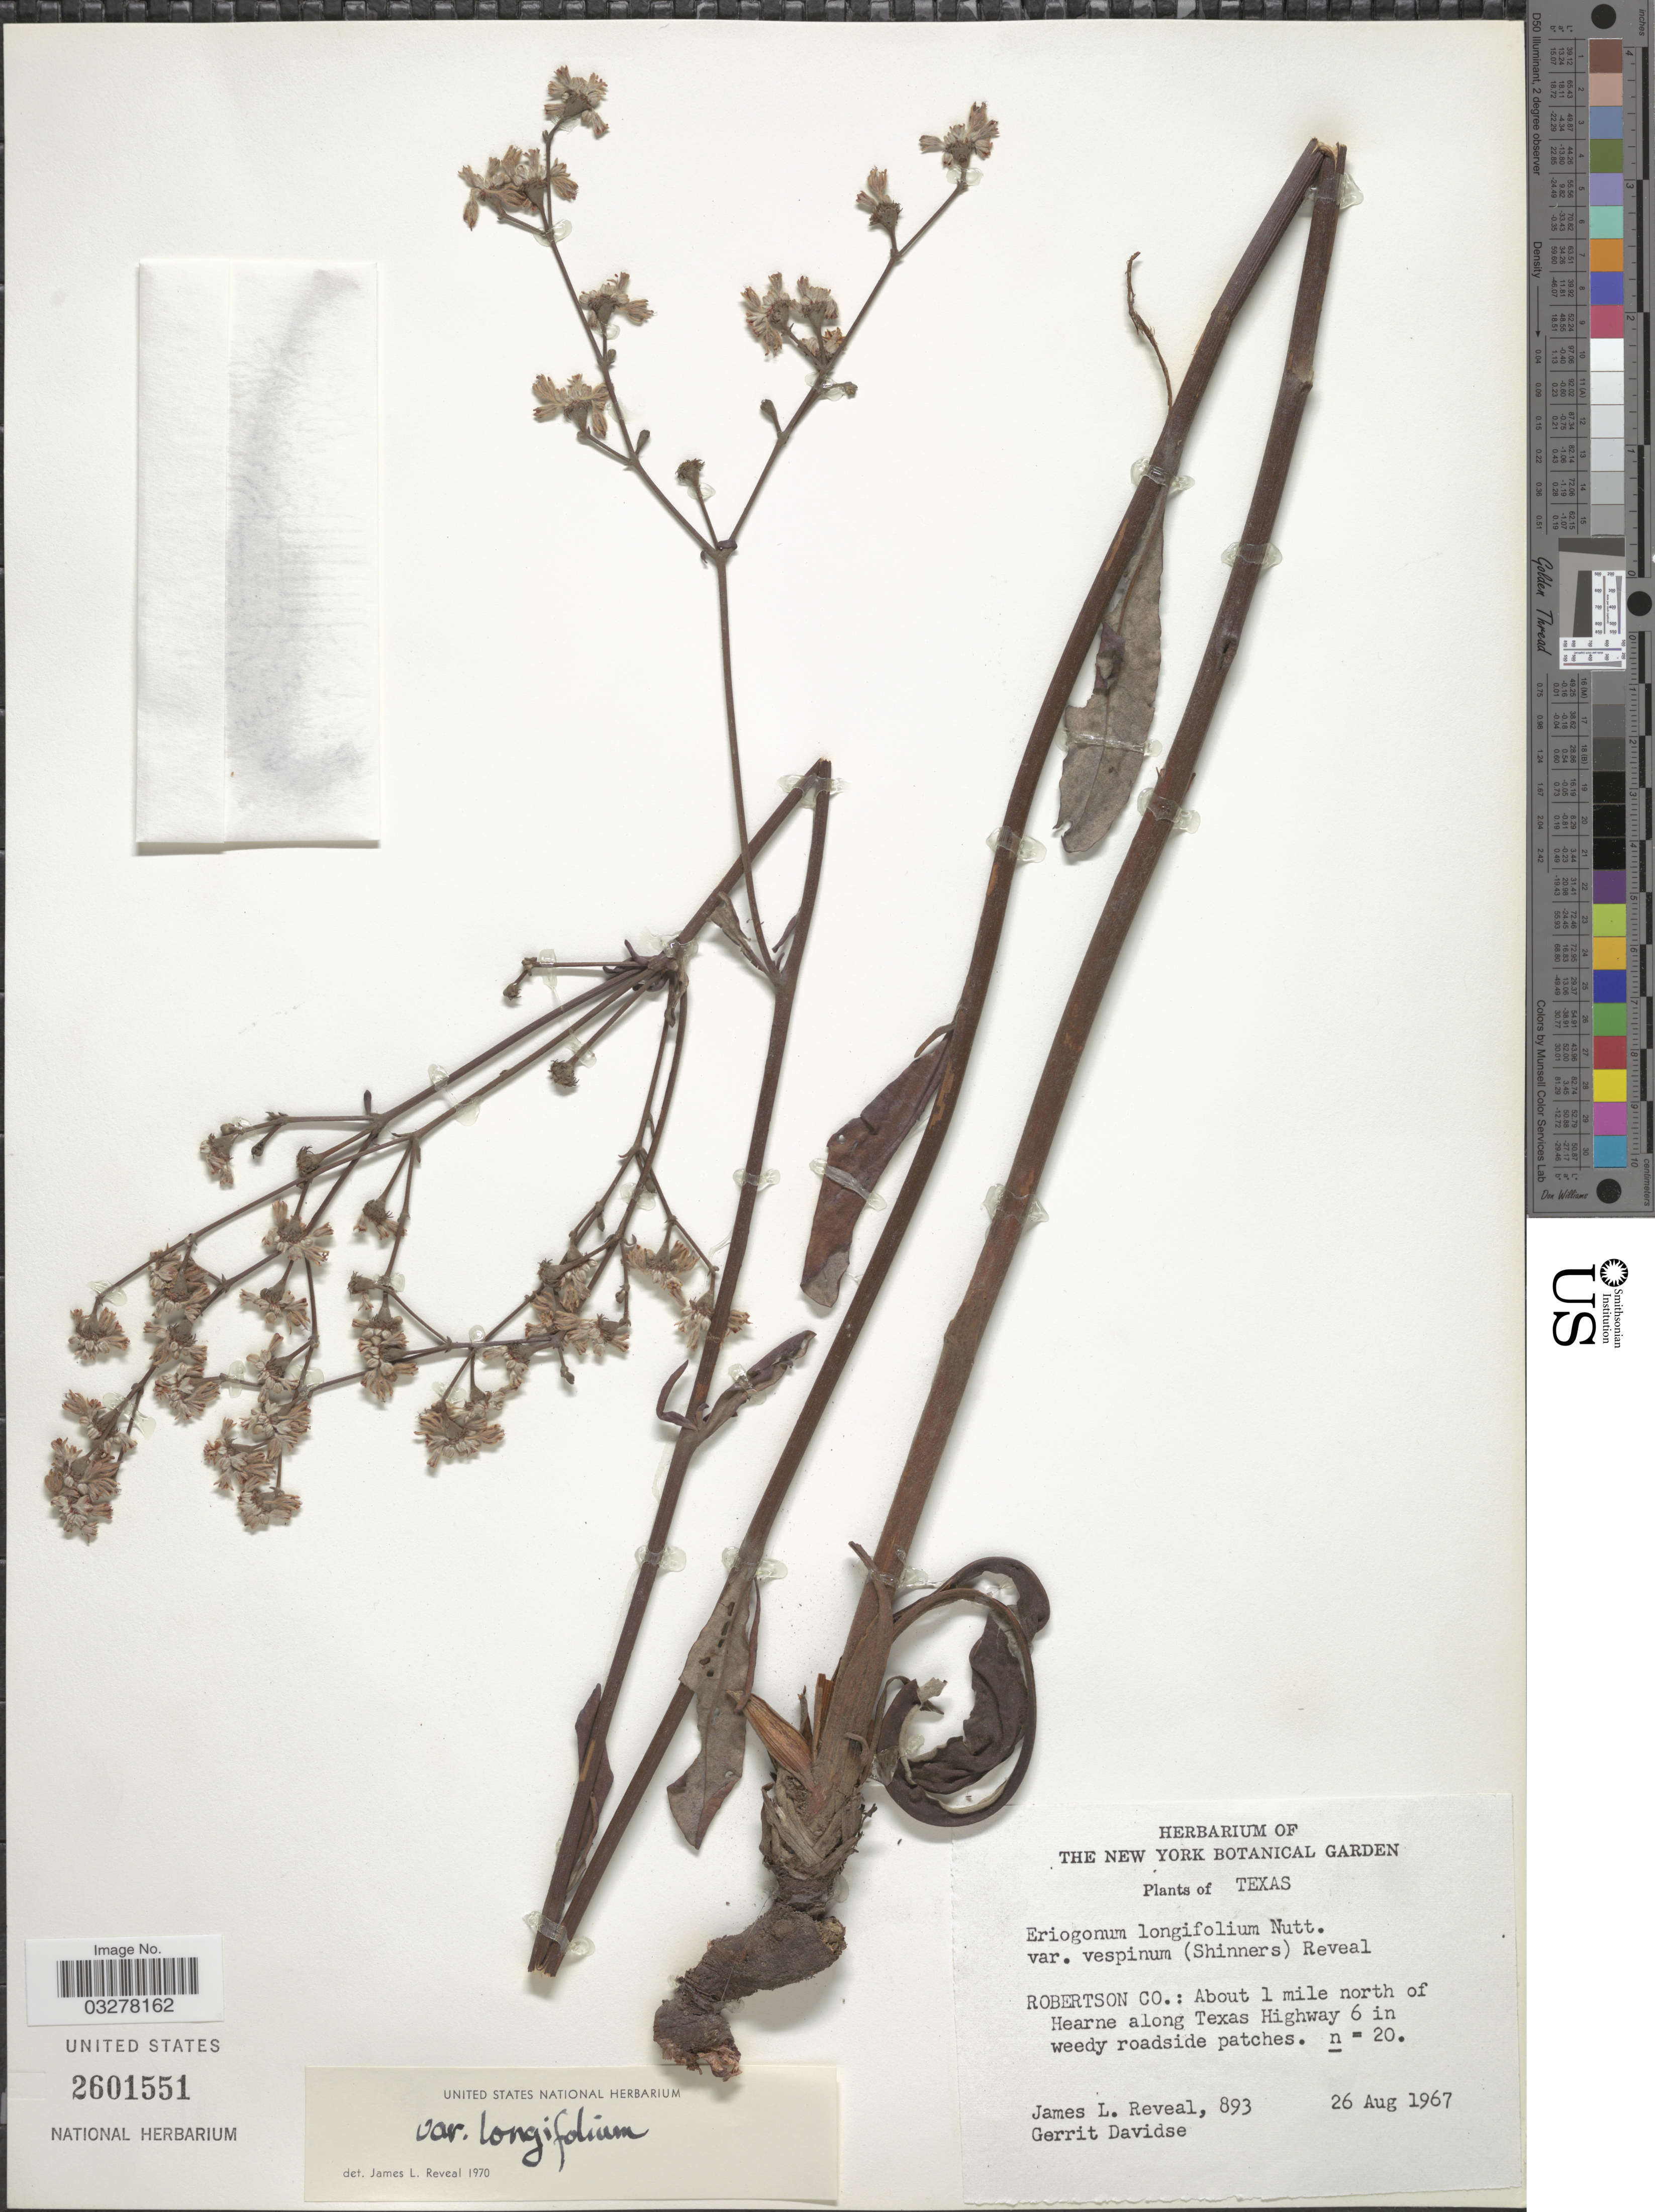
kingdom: Plantae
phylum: Tracheophyta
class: Magnoliopsida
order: Caryophyllales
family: Polygonaceae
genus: Eriogonum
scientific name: Eriogonum longifolium var. longifolium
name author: Nutt.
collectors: J. L. Reveal & G. Davidse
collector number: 893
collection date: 1967-08-26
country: United States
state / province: Texas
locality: Robertson Co.: About 1 mile north of Hearne along Texas Highway 6.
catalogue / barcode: US 2601551